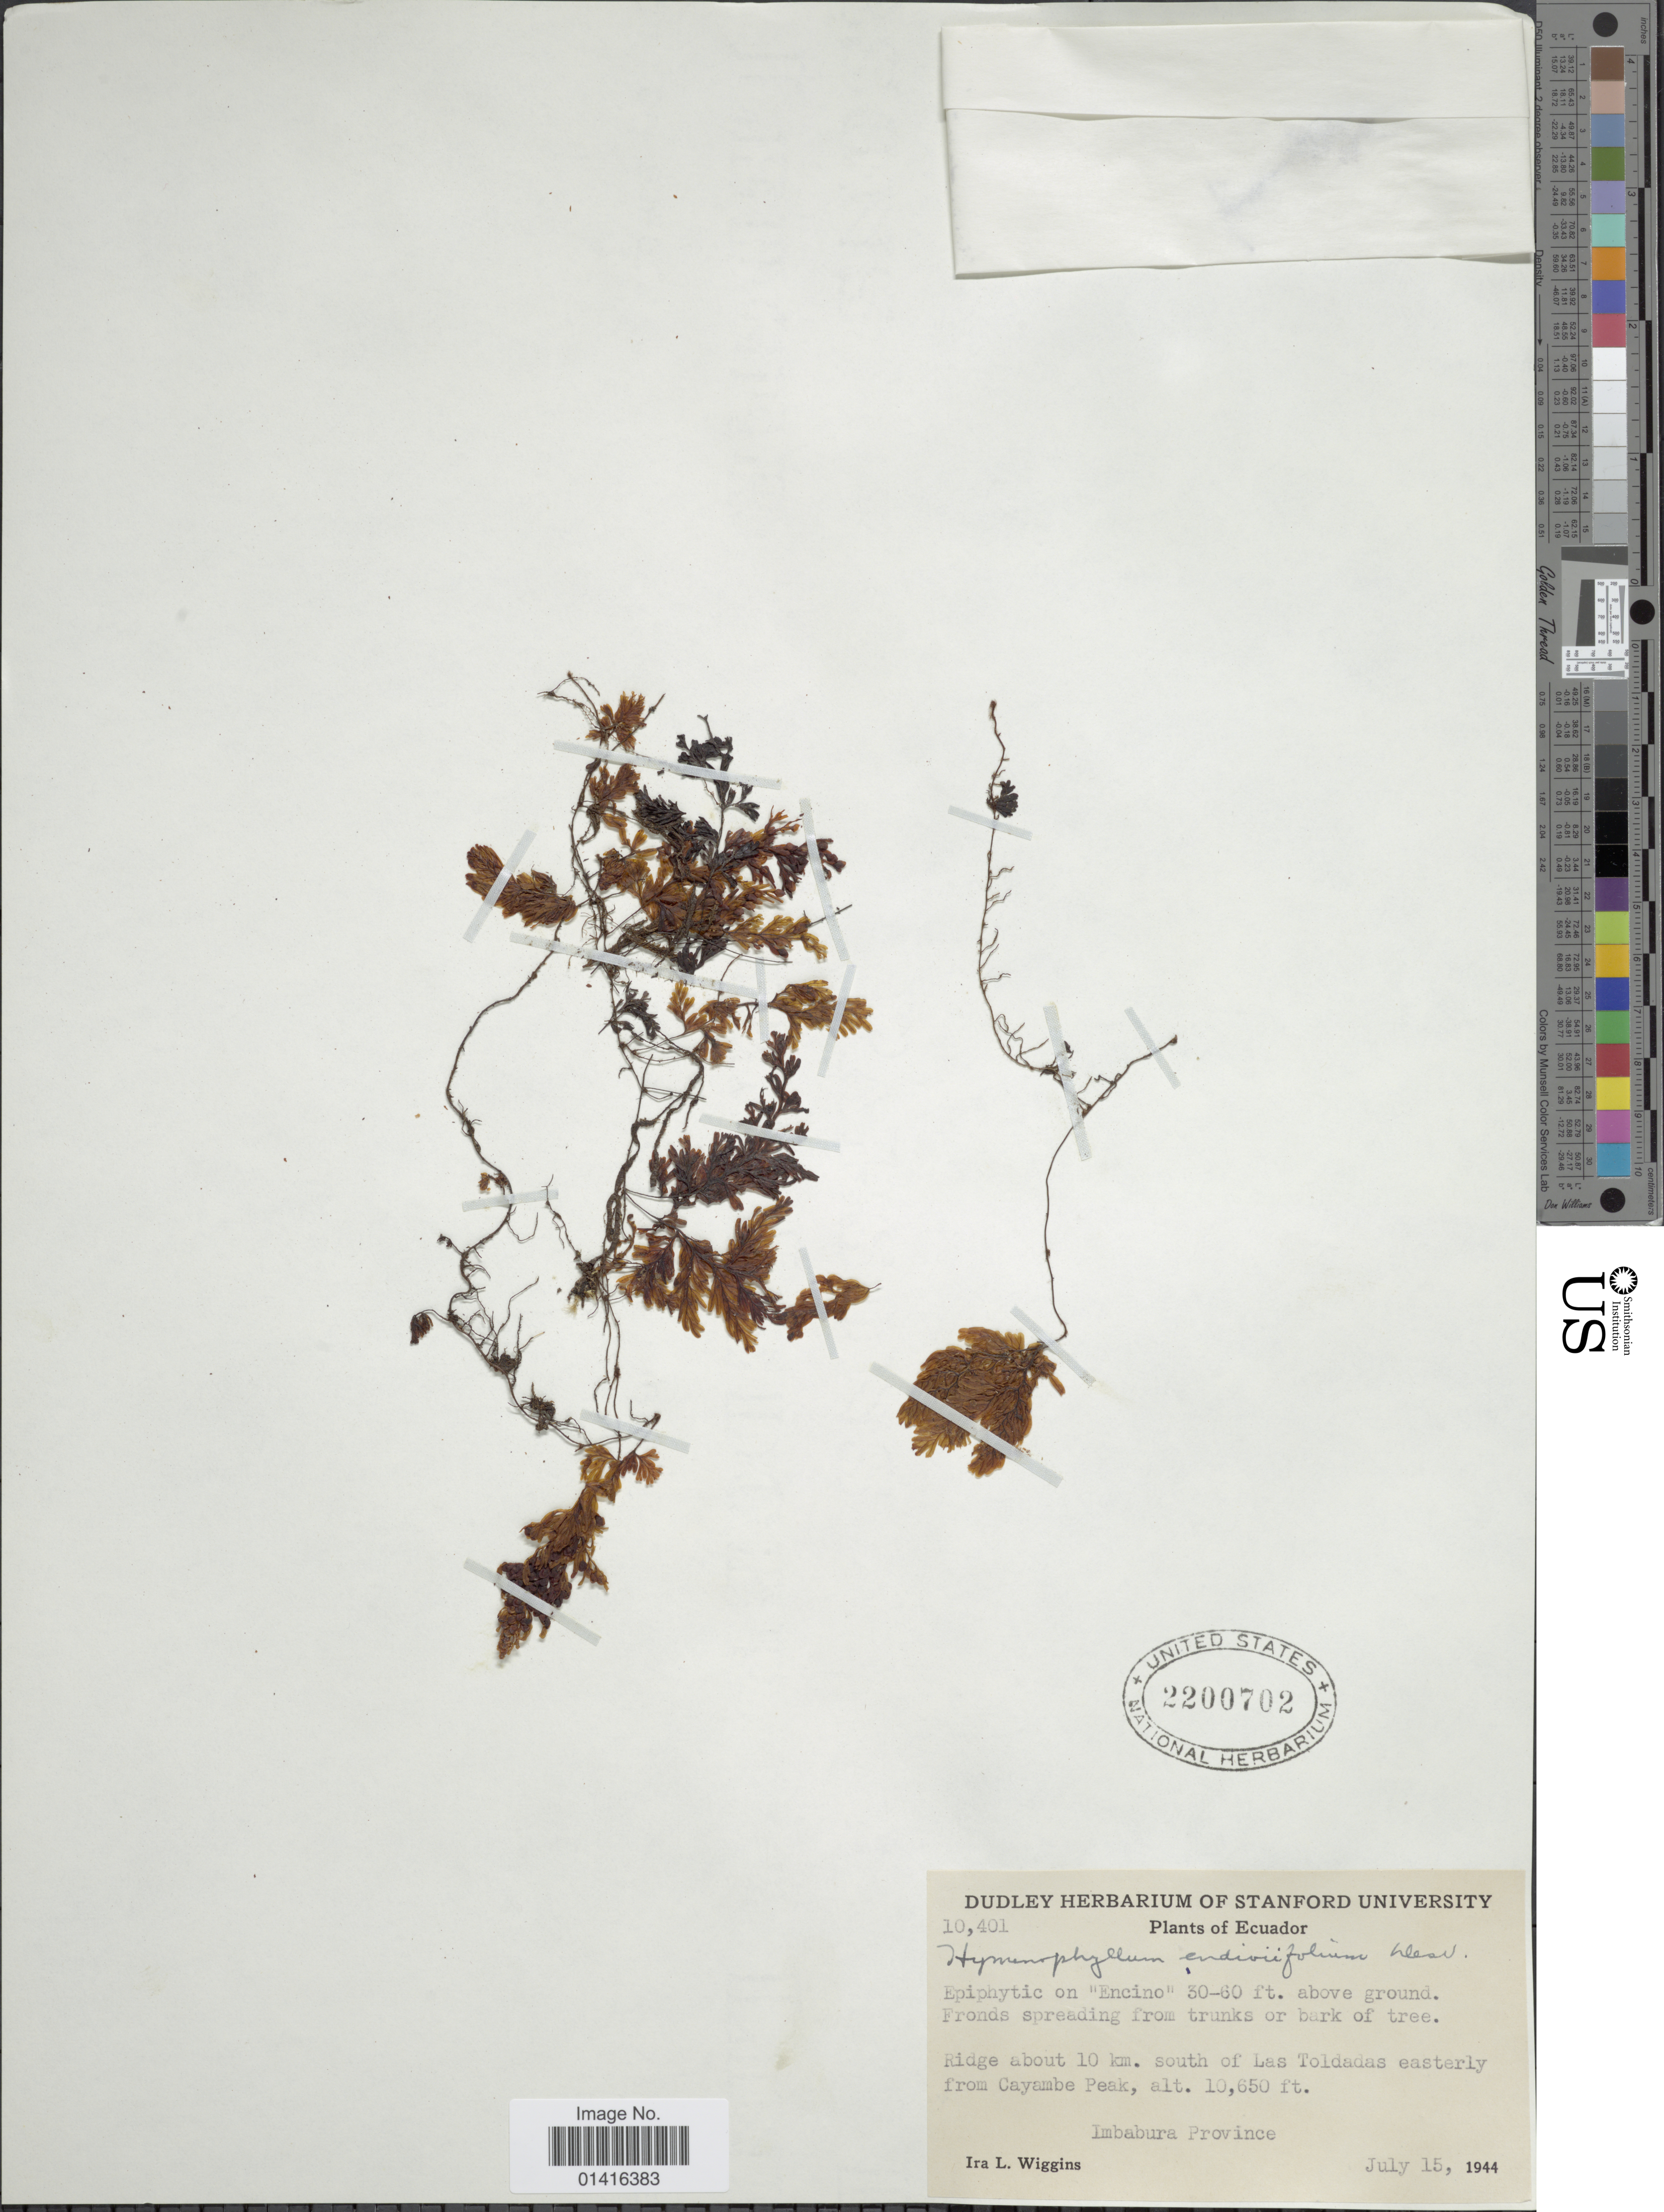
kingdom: Plantae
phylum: Tracheophyta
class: Polypodiopsida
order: Hymenophyllales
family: Hymenophyllaceae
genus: Hymenophyllum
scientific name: Hymenophyllum myriocarpum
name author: Hook.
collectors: I. L. Wiggins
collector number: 10401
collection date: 1944-07-15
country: Ecuador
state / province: Imbabura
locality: Ridge about 10km. south of Las Toldadas easterly from Cayambe Peak.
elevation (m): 3246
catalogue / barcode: US 2200702